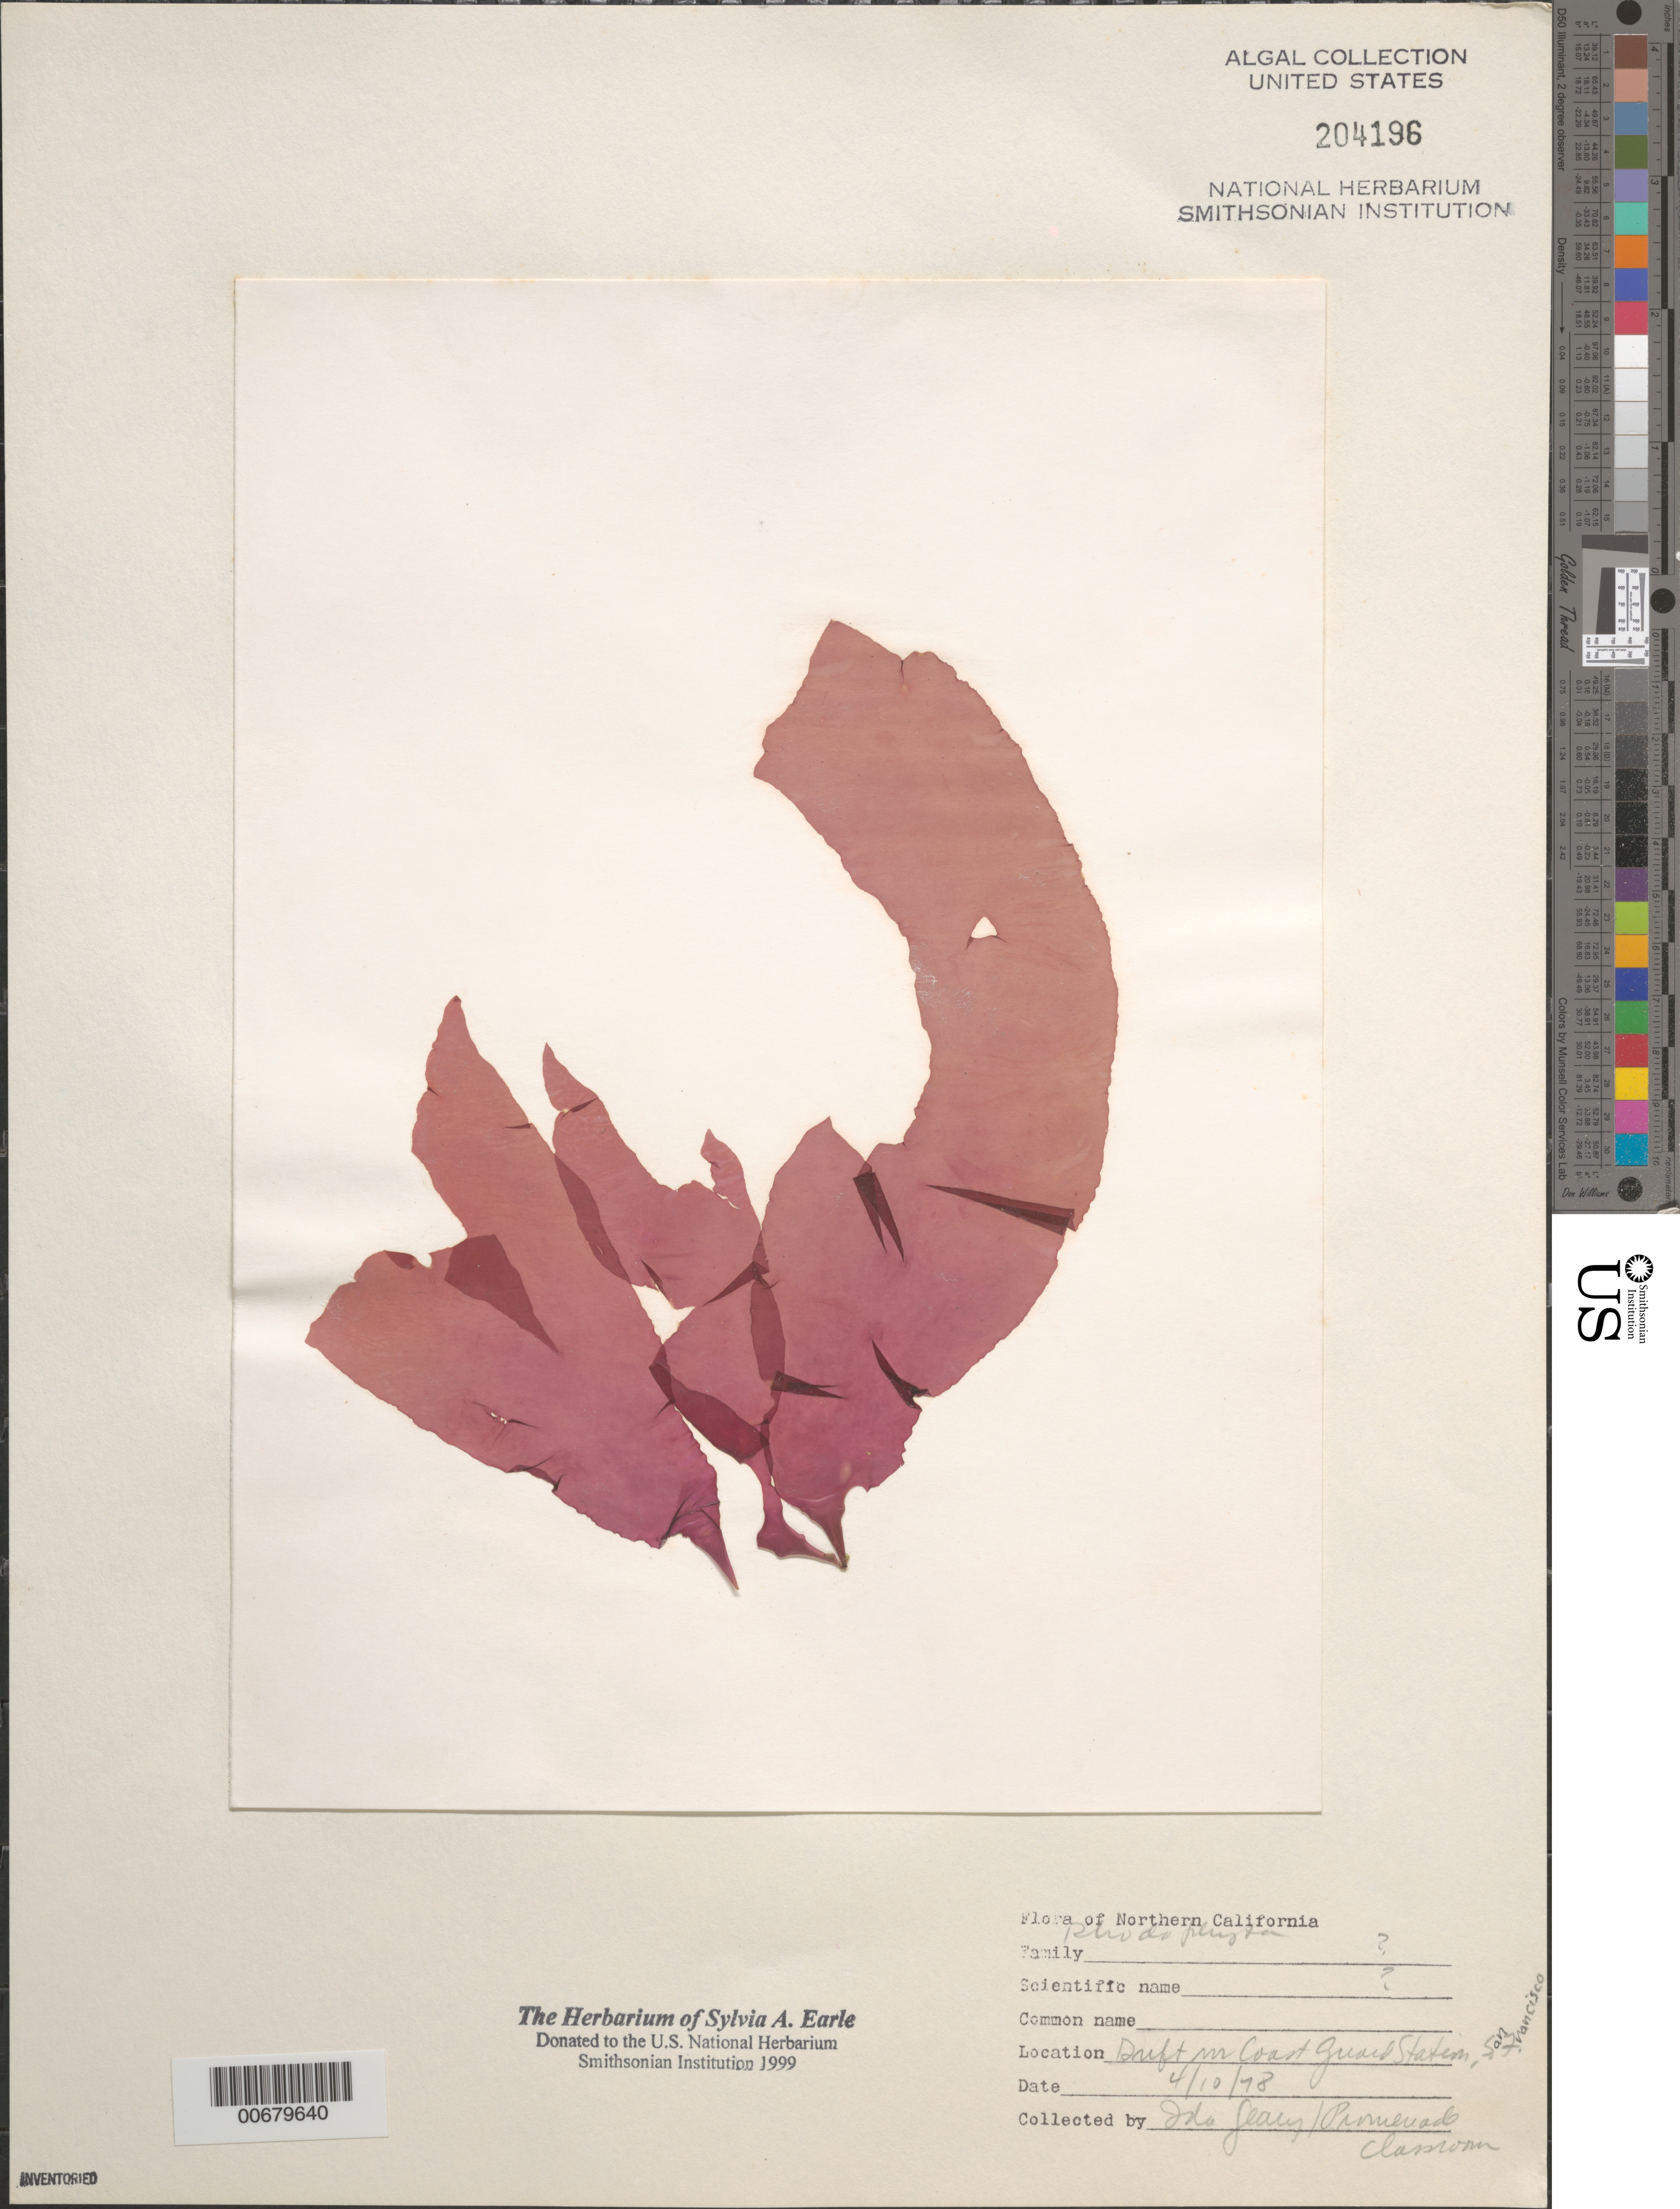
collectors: I. Geary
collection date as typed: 10 Apr 1978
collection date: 1978-04-10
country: United States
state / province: California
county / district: San Francisco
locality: San Francisco, near Coast Guard Station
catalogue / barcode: US 204196